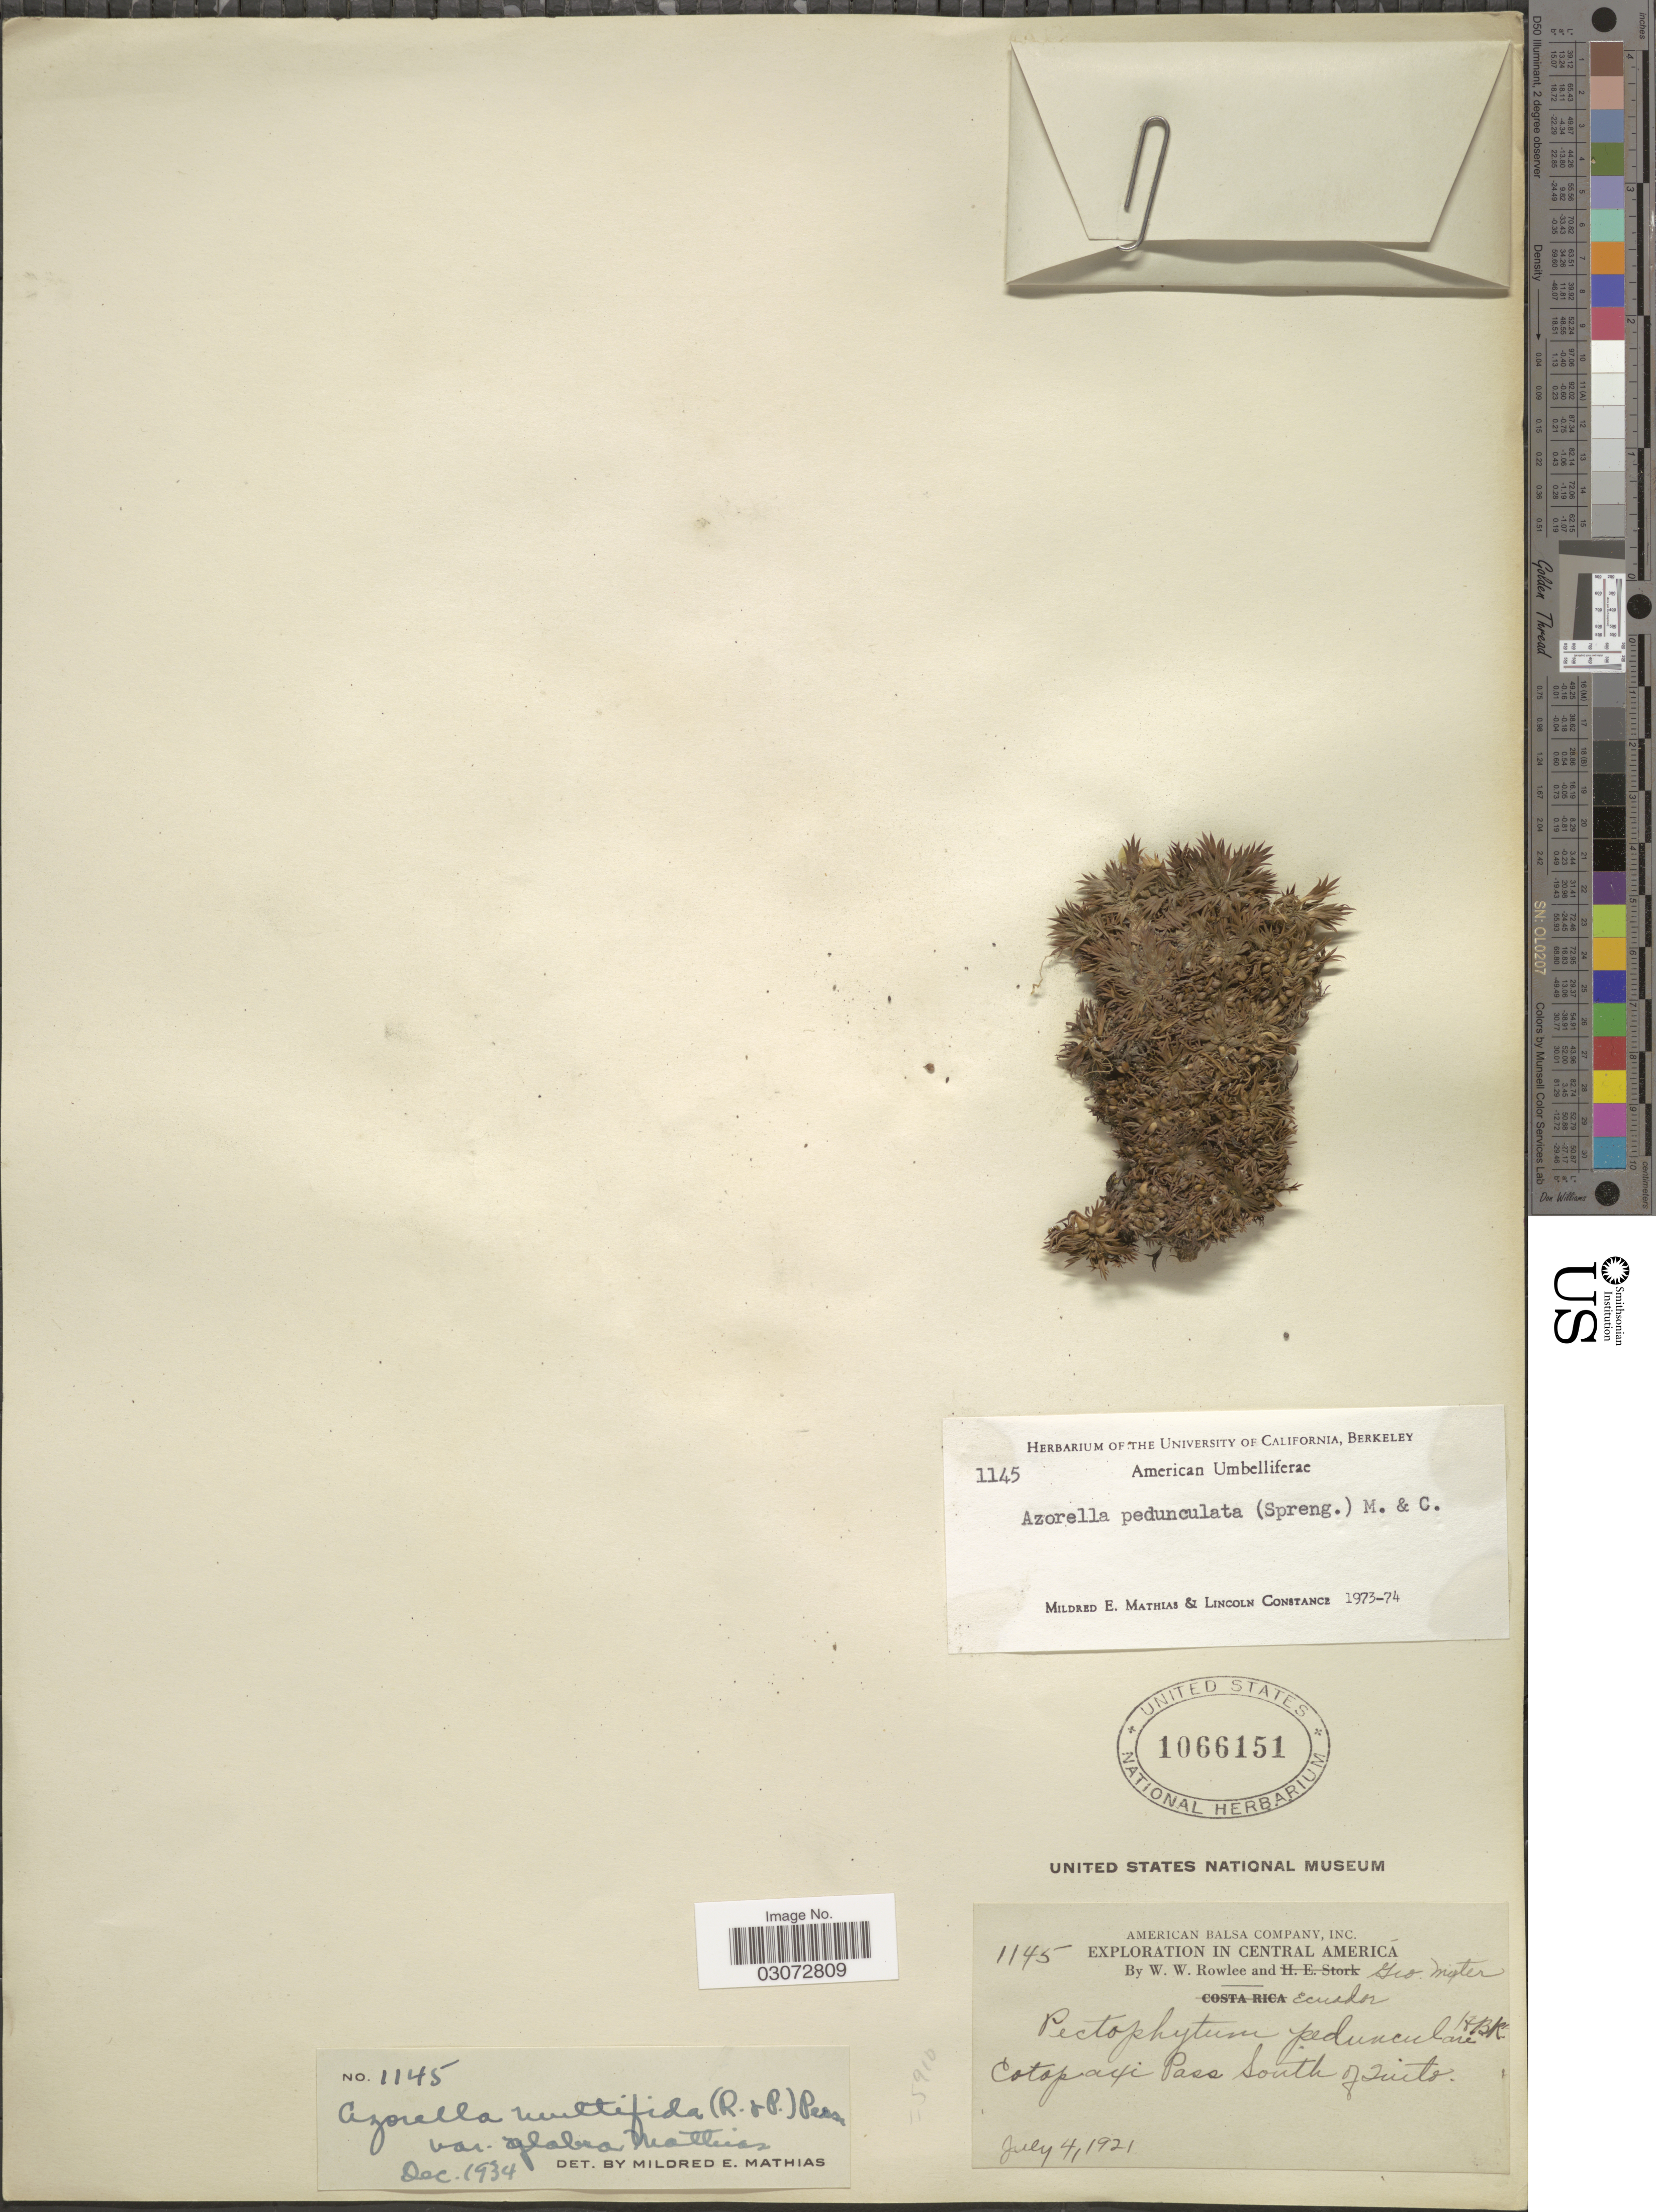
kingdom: Plantae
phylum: Tracheophyta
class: Magnoliopsida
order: Apiales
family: Apiaceae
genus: Azorella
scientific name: Azorella pedunculata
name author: (Spreng.) Mathias & Constance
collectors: W. W. Rowlee & G. Mixter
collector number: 1145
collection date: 1921-07-04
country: Ecuador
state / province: Cotopaxi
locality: Cotopaxi Pass. South of Quito.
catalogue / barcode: US 1066151